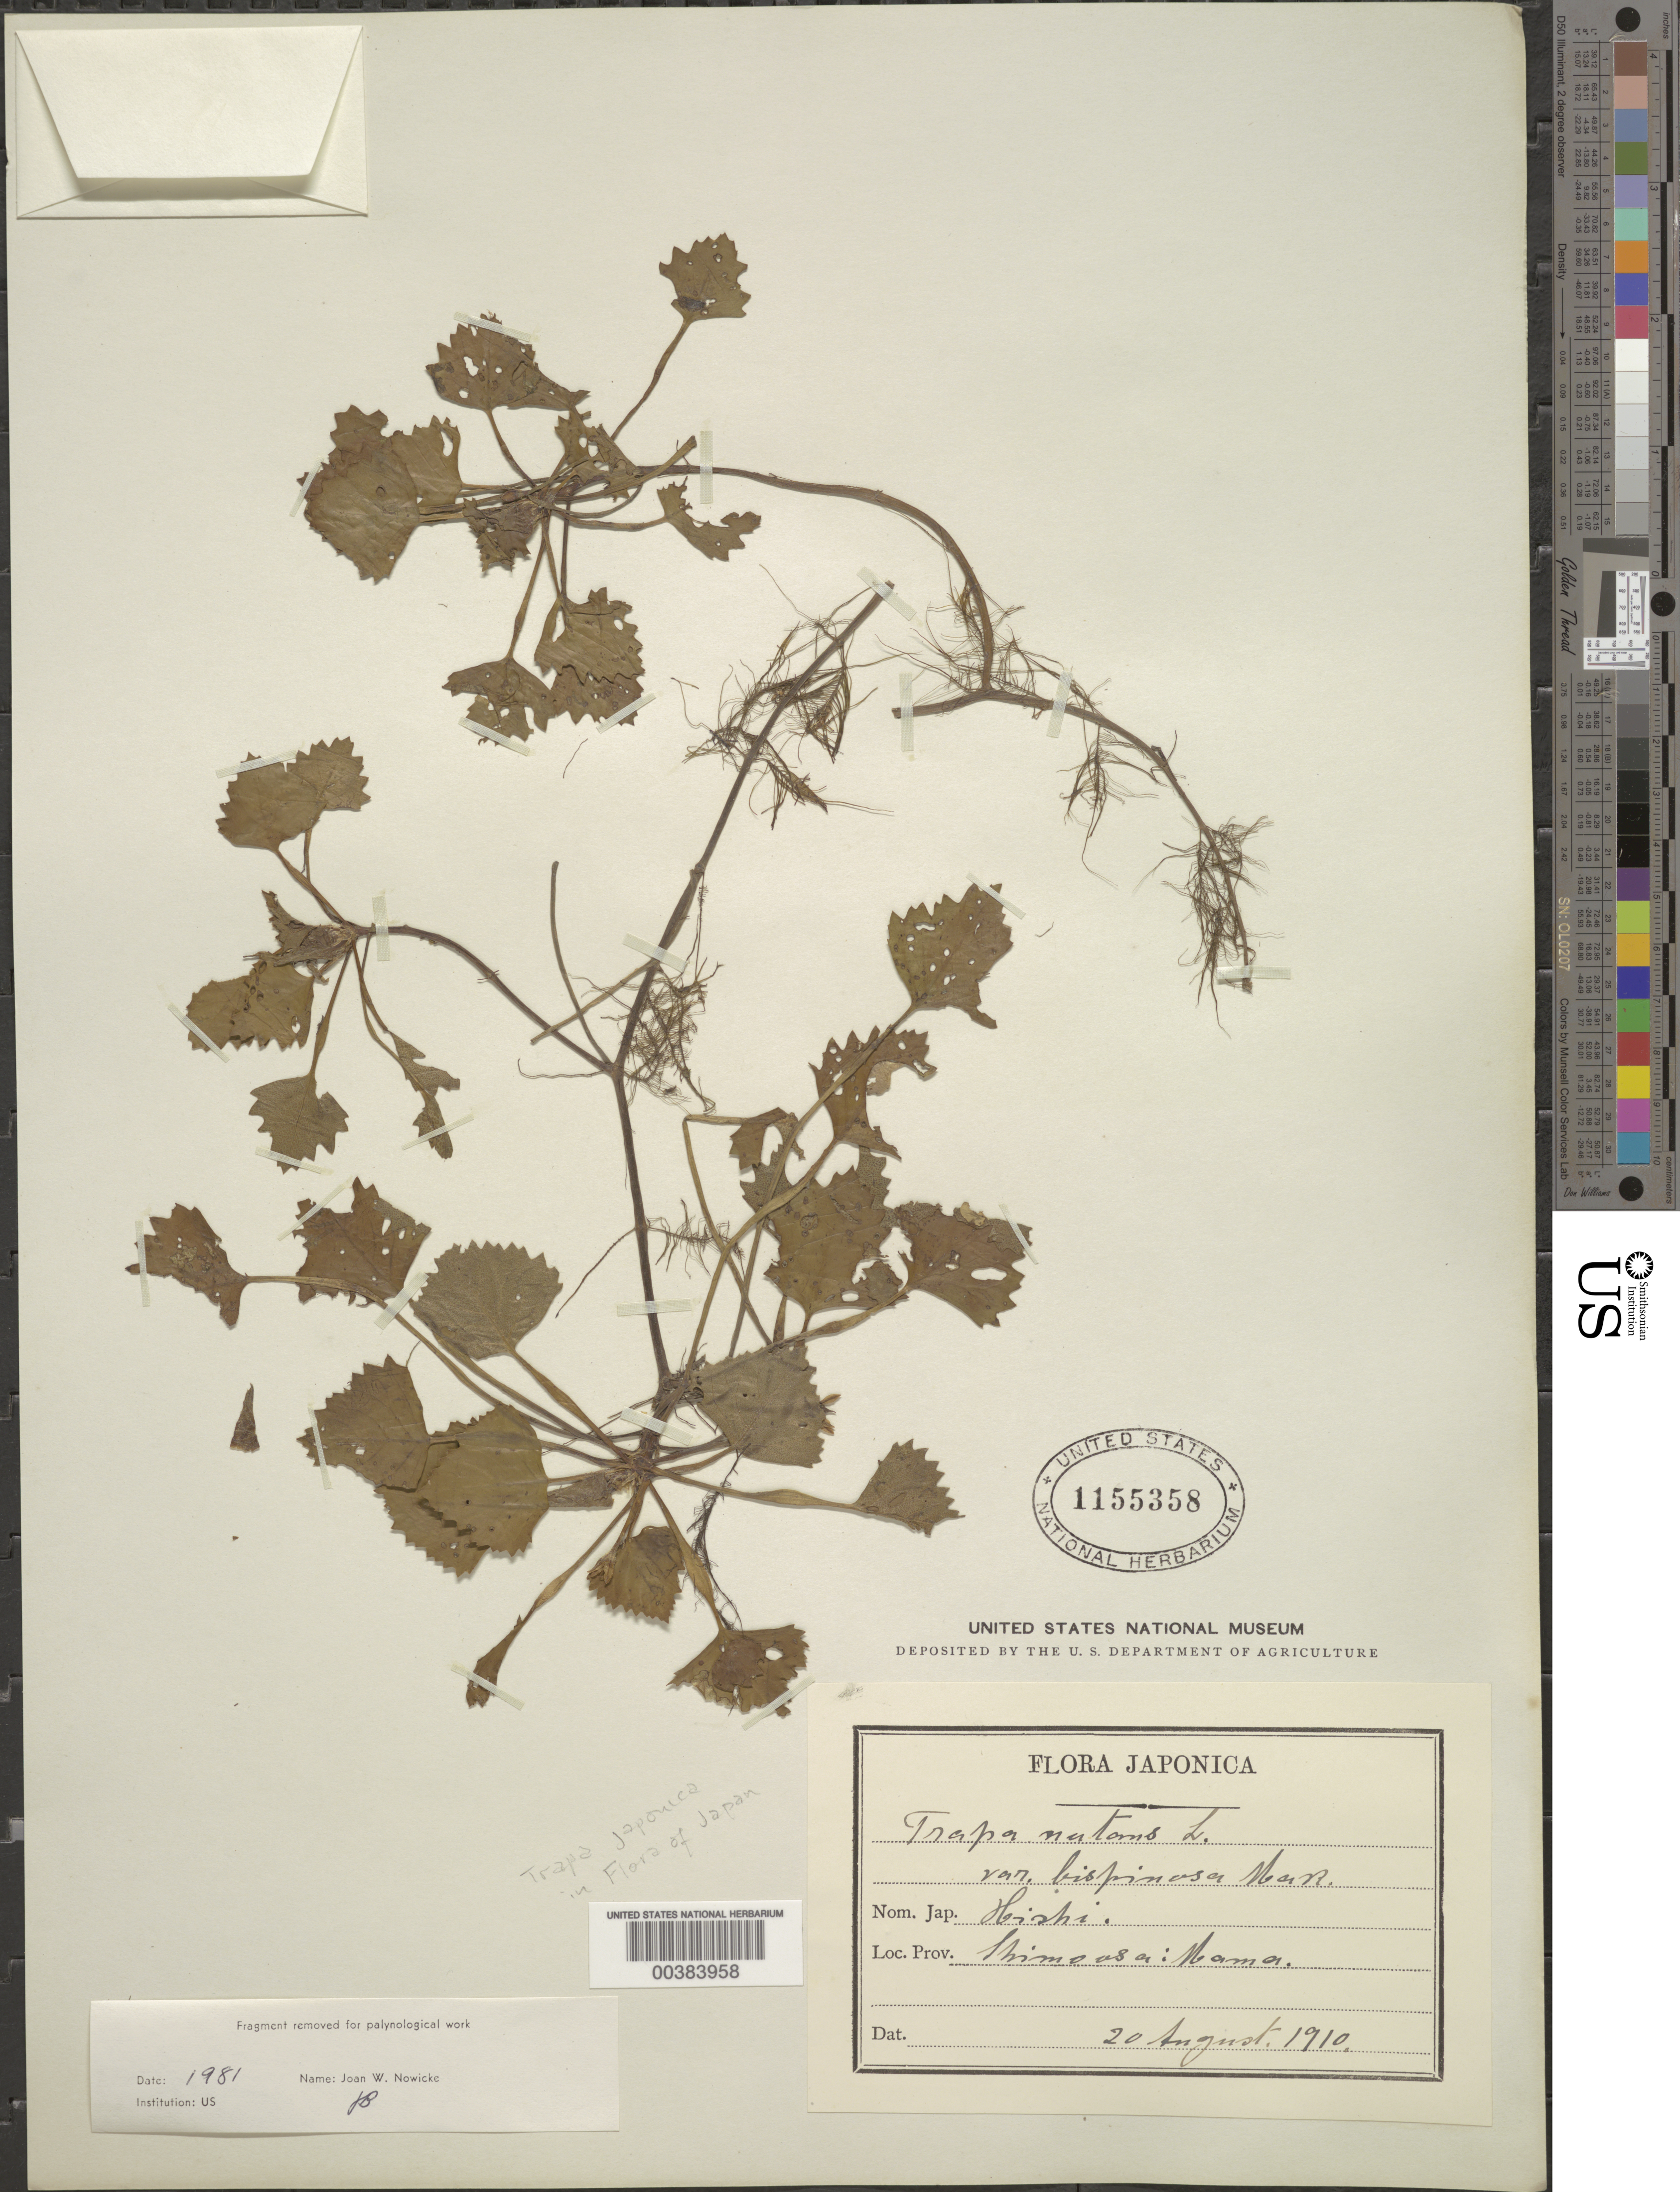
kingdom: Plantae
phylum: Tracheophyta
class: Magnoliopsida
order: Myrtales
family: Lythraceae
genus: Trapa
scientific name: Trapa japonica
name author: Flerov.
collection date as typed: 20 Aug 1910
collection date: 1910-08-20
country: Japan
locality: Shimoasa: mama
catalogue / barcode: US 1155358